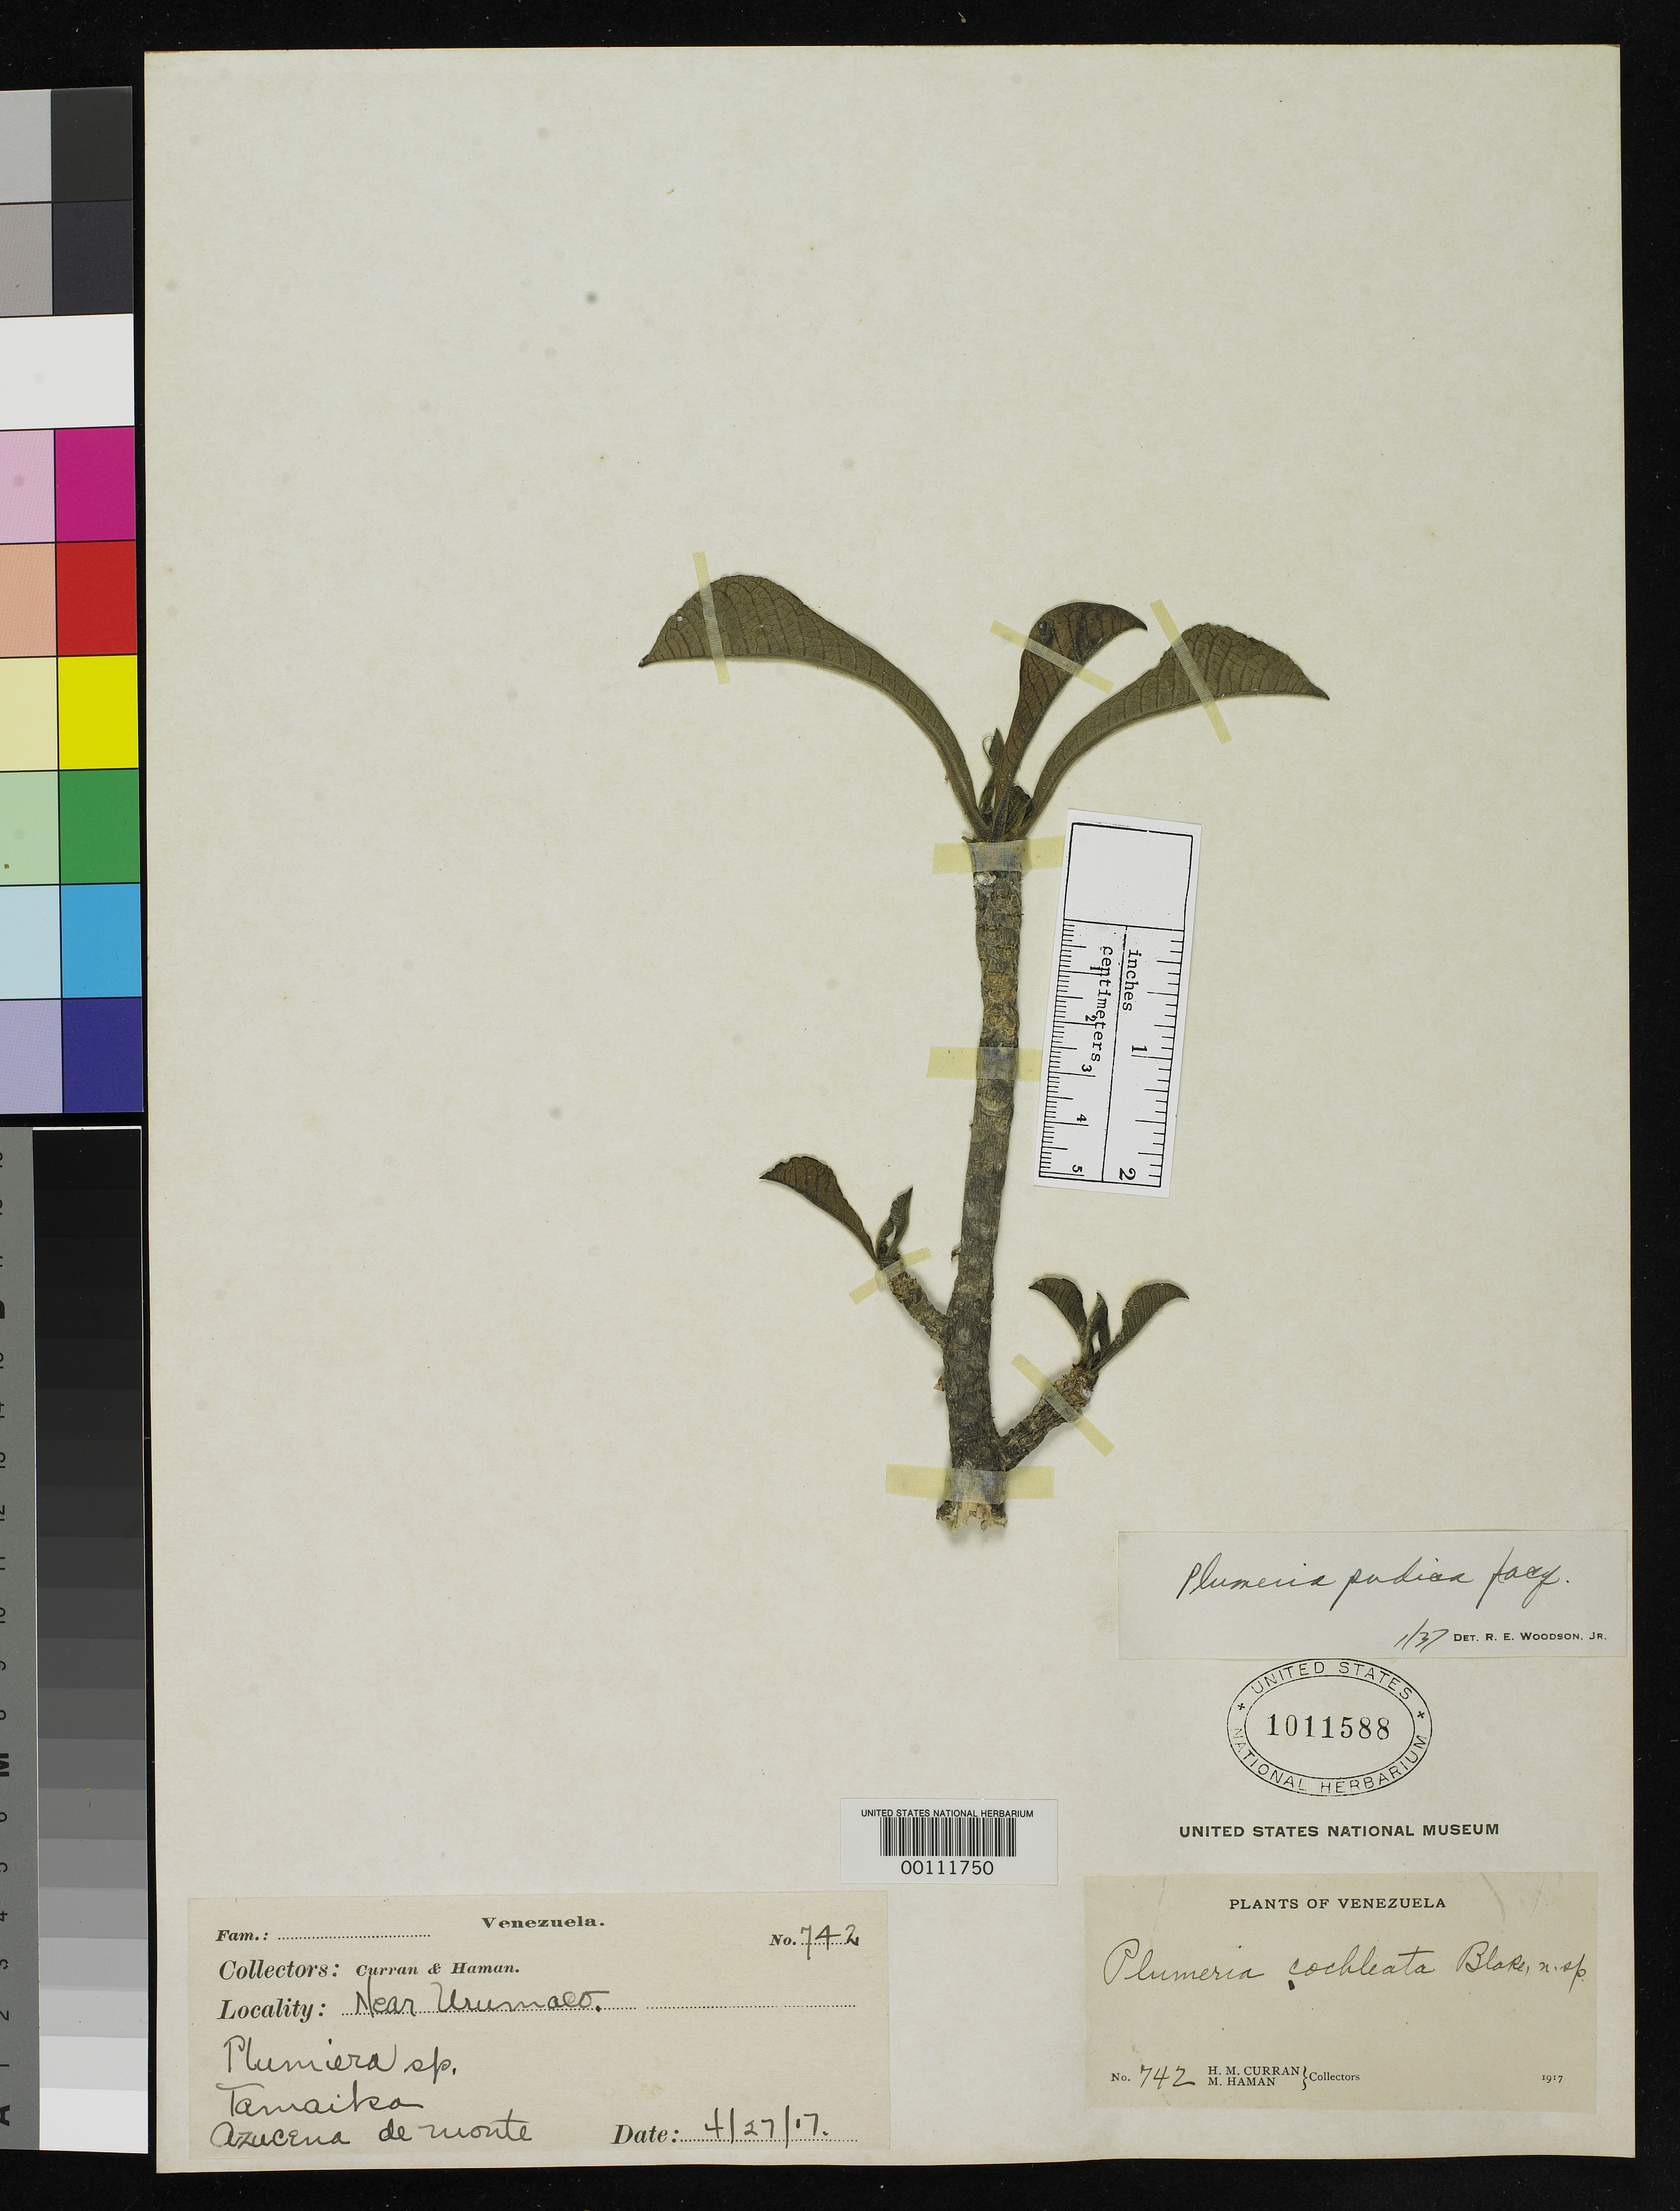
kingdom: Plantae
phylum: Tracheophyta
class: Magnoliopsida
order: Gentianales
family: Apocynaceae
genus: Plumeria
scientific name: Plumeria cochleata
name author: S.F. Blake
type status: Isotype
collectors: H. M. Curran & M. Haman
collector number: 742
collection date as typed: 01 May 1917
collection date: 1917-05-01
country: Venezuela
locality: Between Coro and alta Garcia.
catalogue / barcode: US 1011588